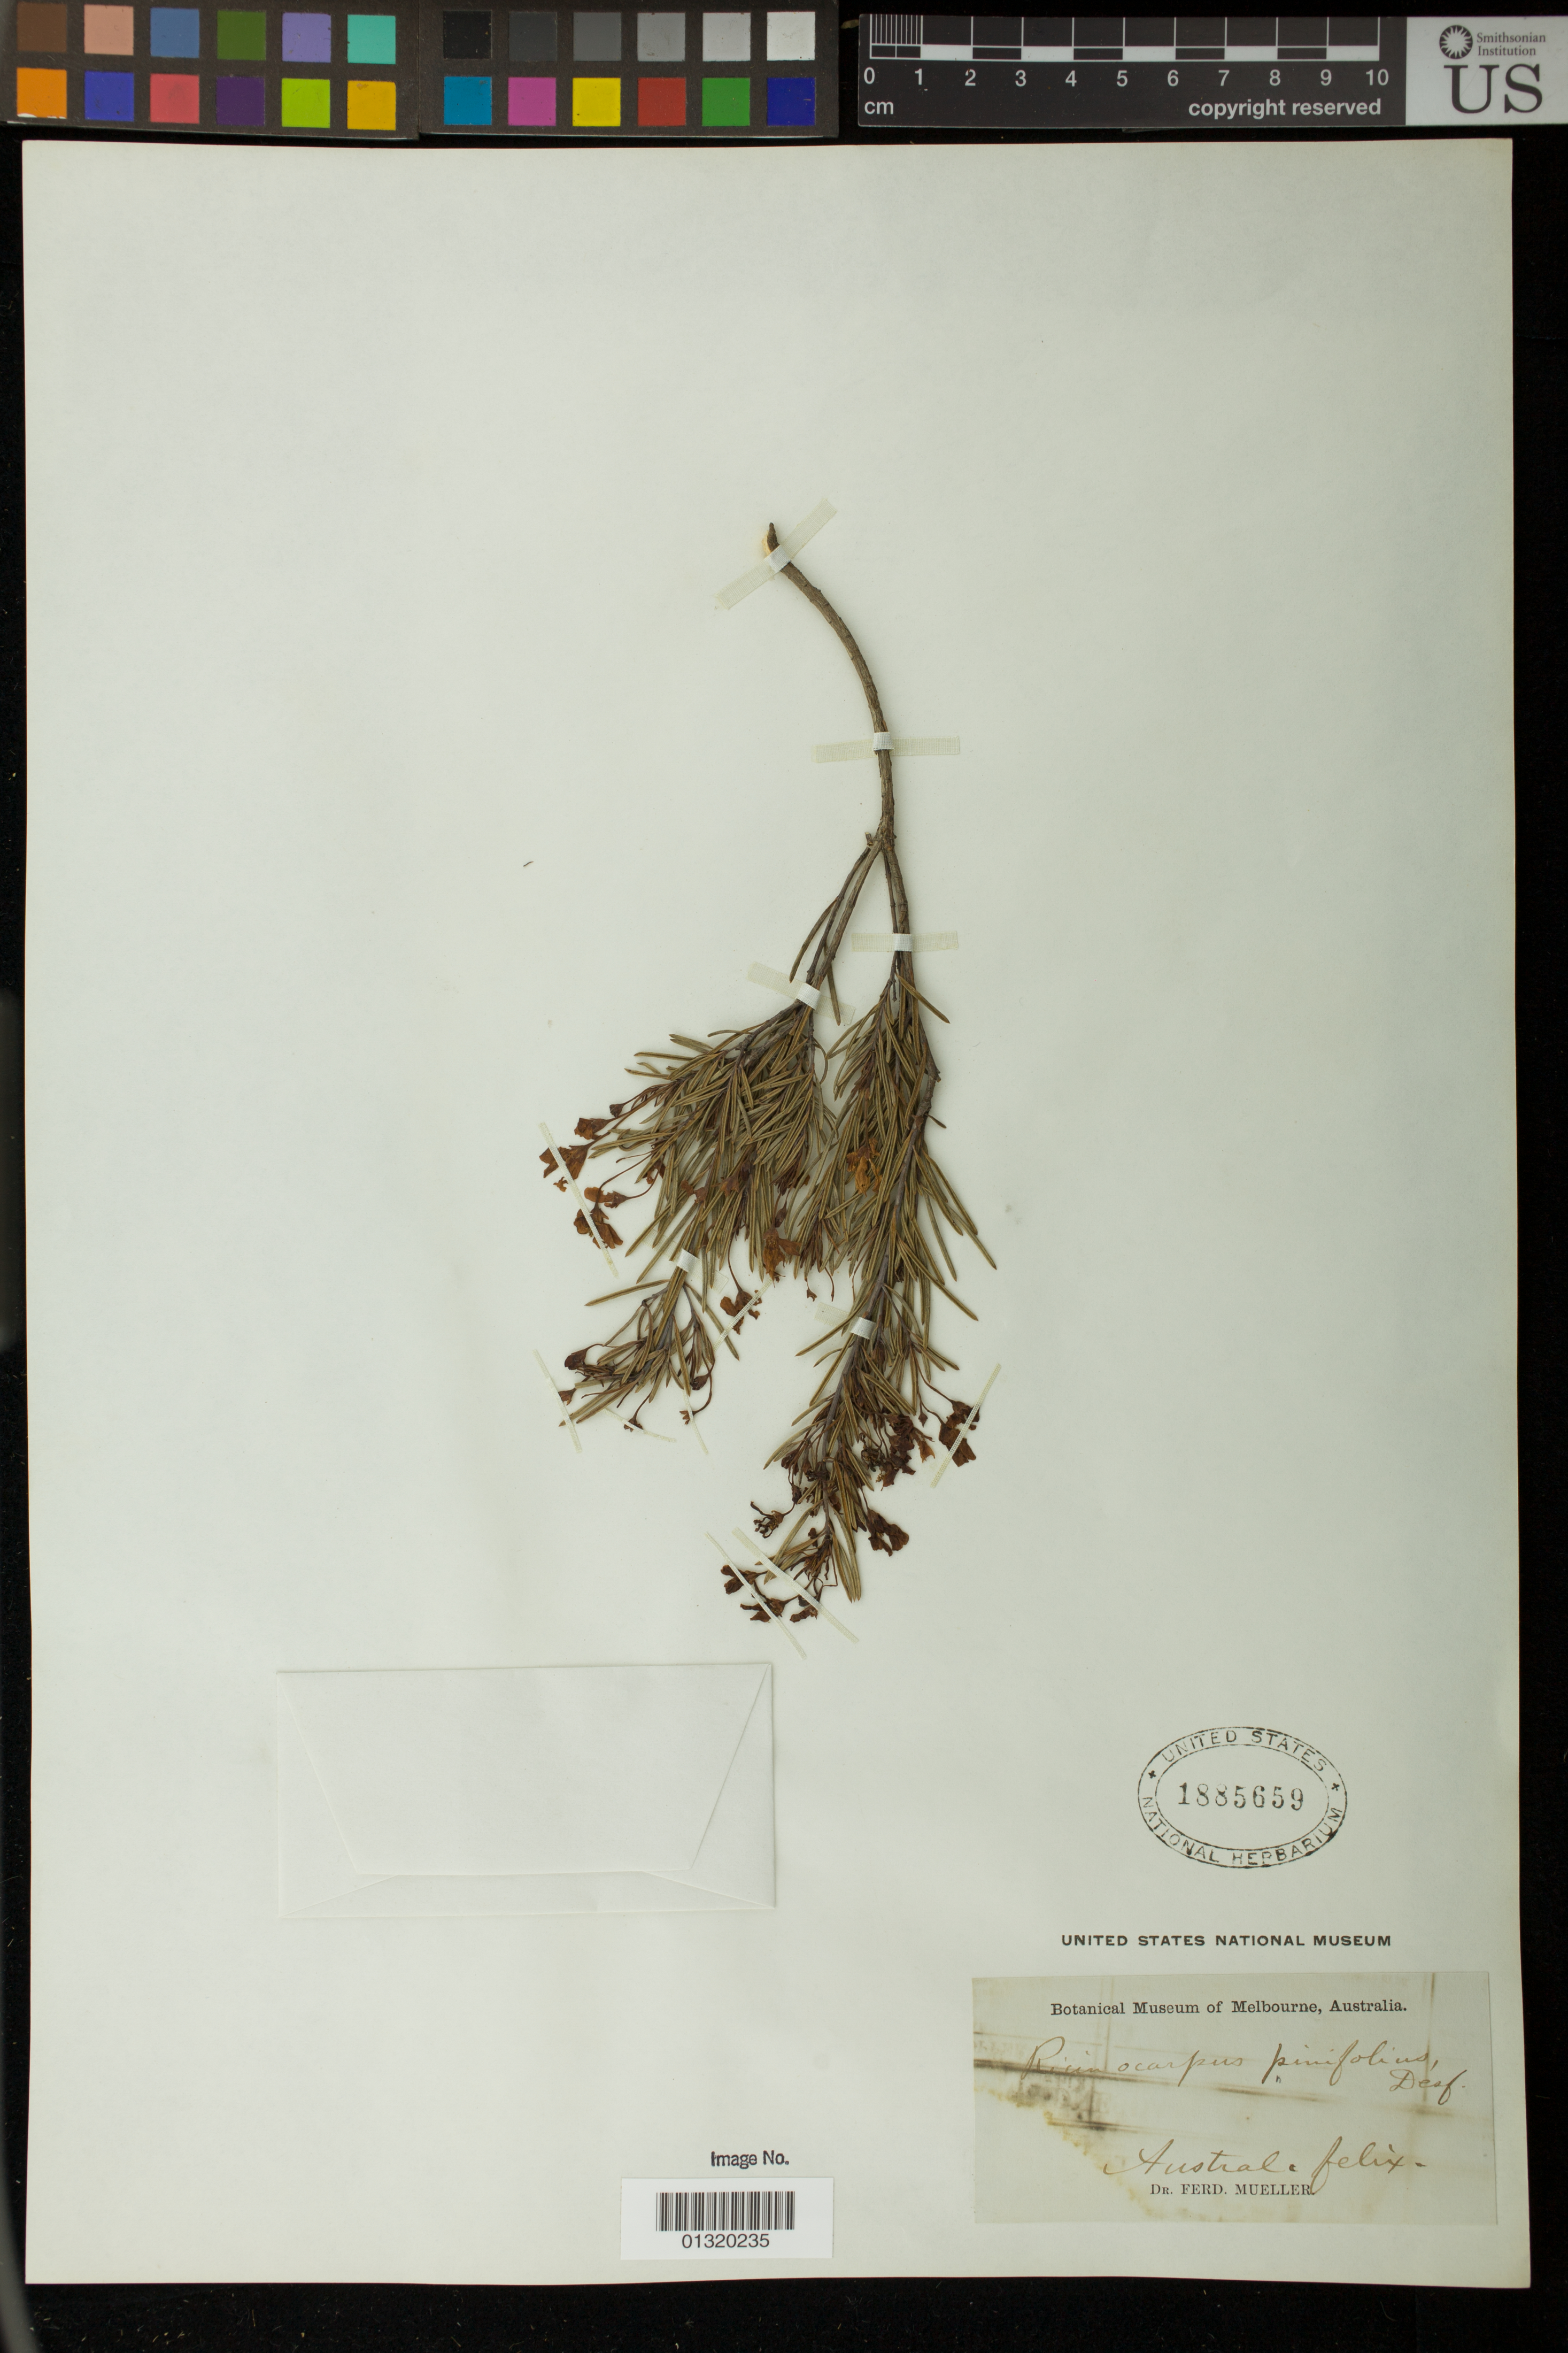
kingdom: Plantae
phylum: Tracheophyta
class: Magnoliopsida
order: Malpighiales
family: Euphorbiaceae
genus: Ricinocarpos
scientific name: Ricinocarpos pinifolius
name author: Desf.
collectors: F. Mueller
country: Australia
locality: Austral. felix.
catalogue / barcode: US 1885659